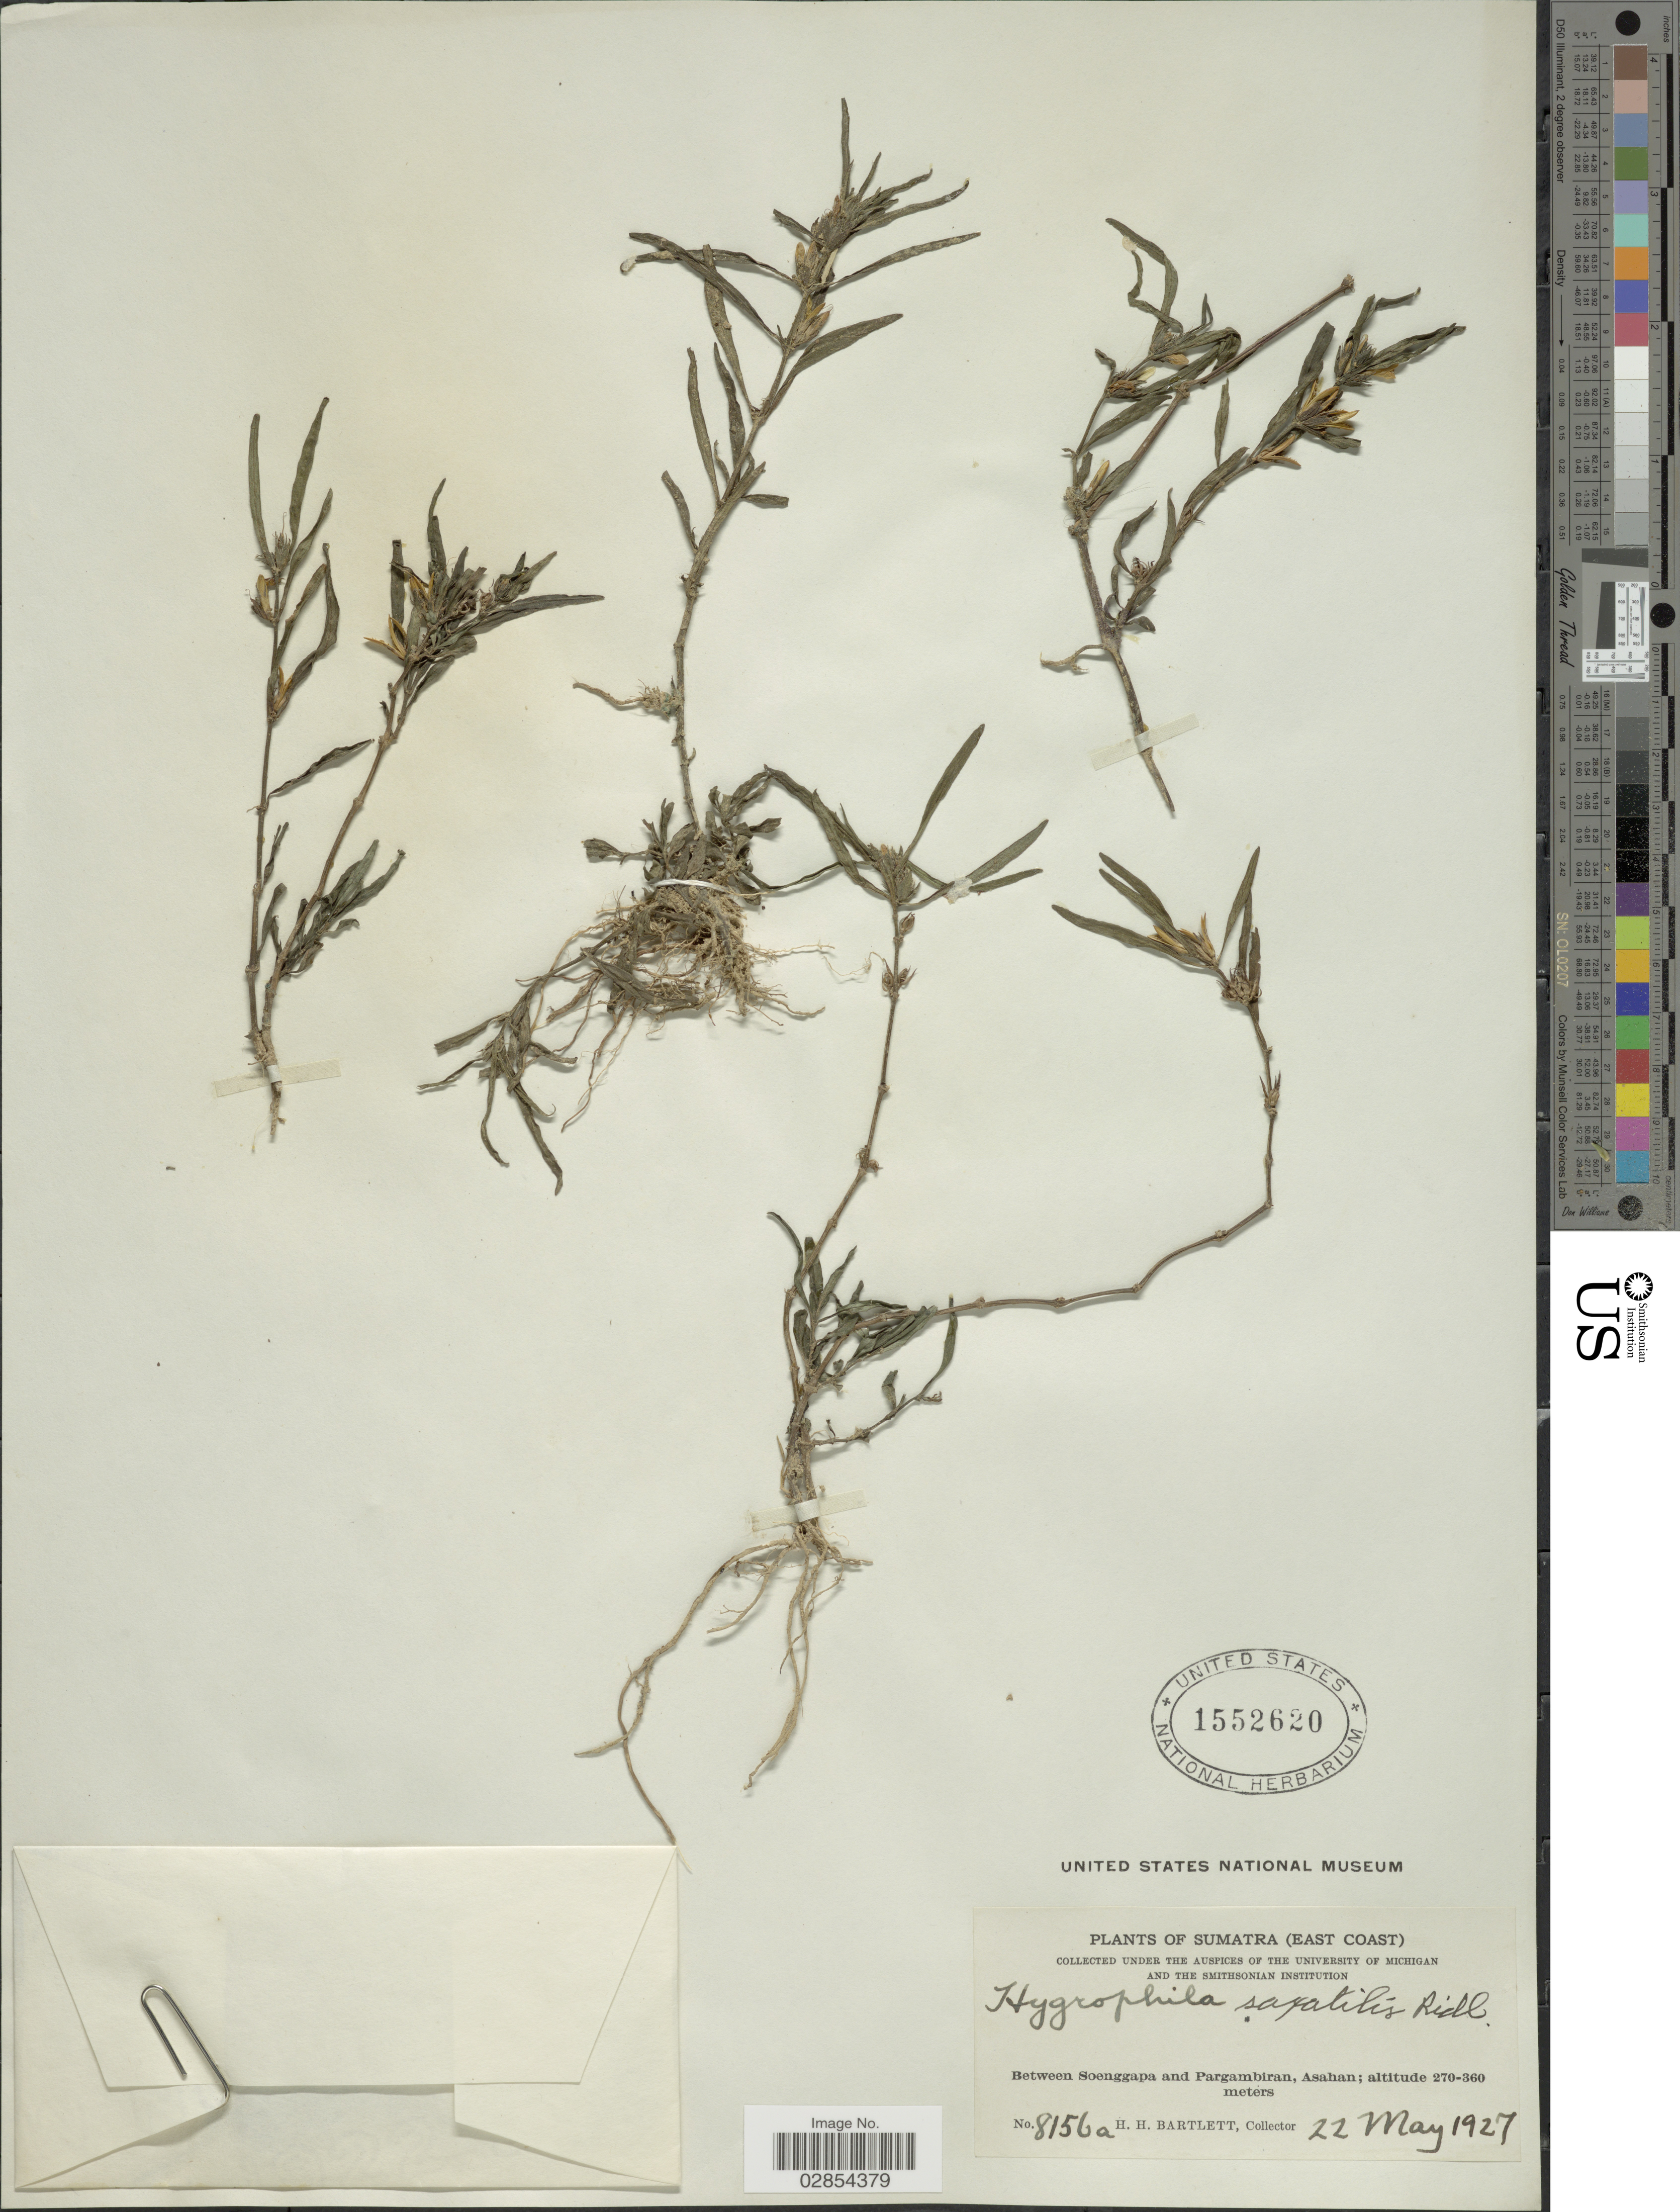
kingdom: Plantae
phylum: Tracheophyta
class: Magnoliopsida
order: Lamiales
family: Acanthaceae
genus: Hygrophila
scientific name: Hygrophila saxatilis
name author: Ridl.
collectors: H. H. Bartlett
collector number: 8156a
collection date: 1927-05-22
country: Indonesia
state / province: Sumatra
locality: (East Coast). Between Soenggapa and Pargambiran, Asahan.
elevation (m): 270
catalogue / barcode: US 1552620